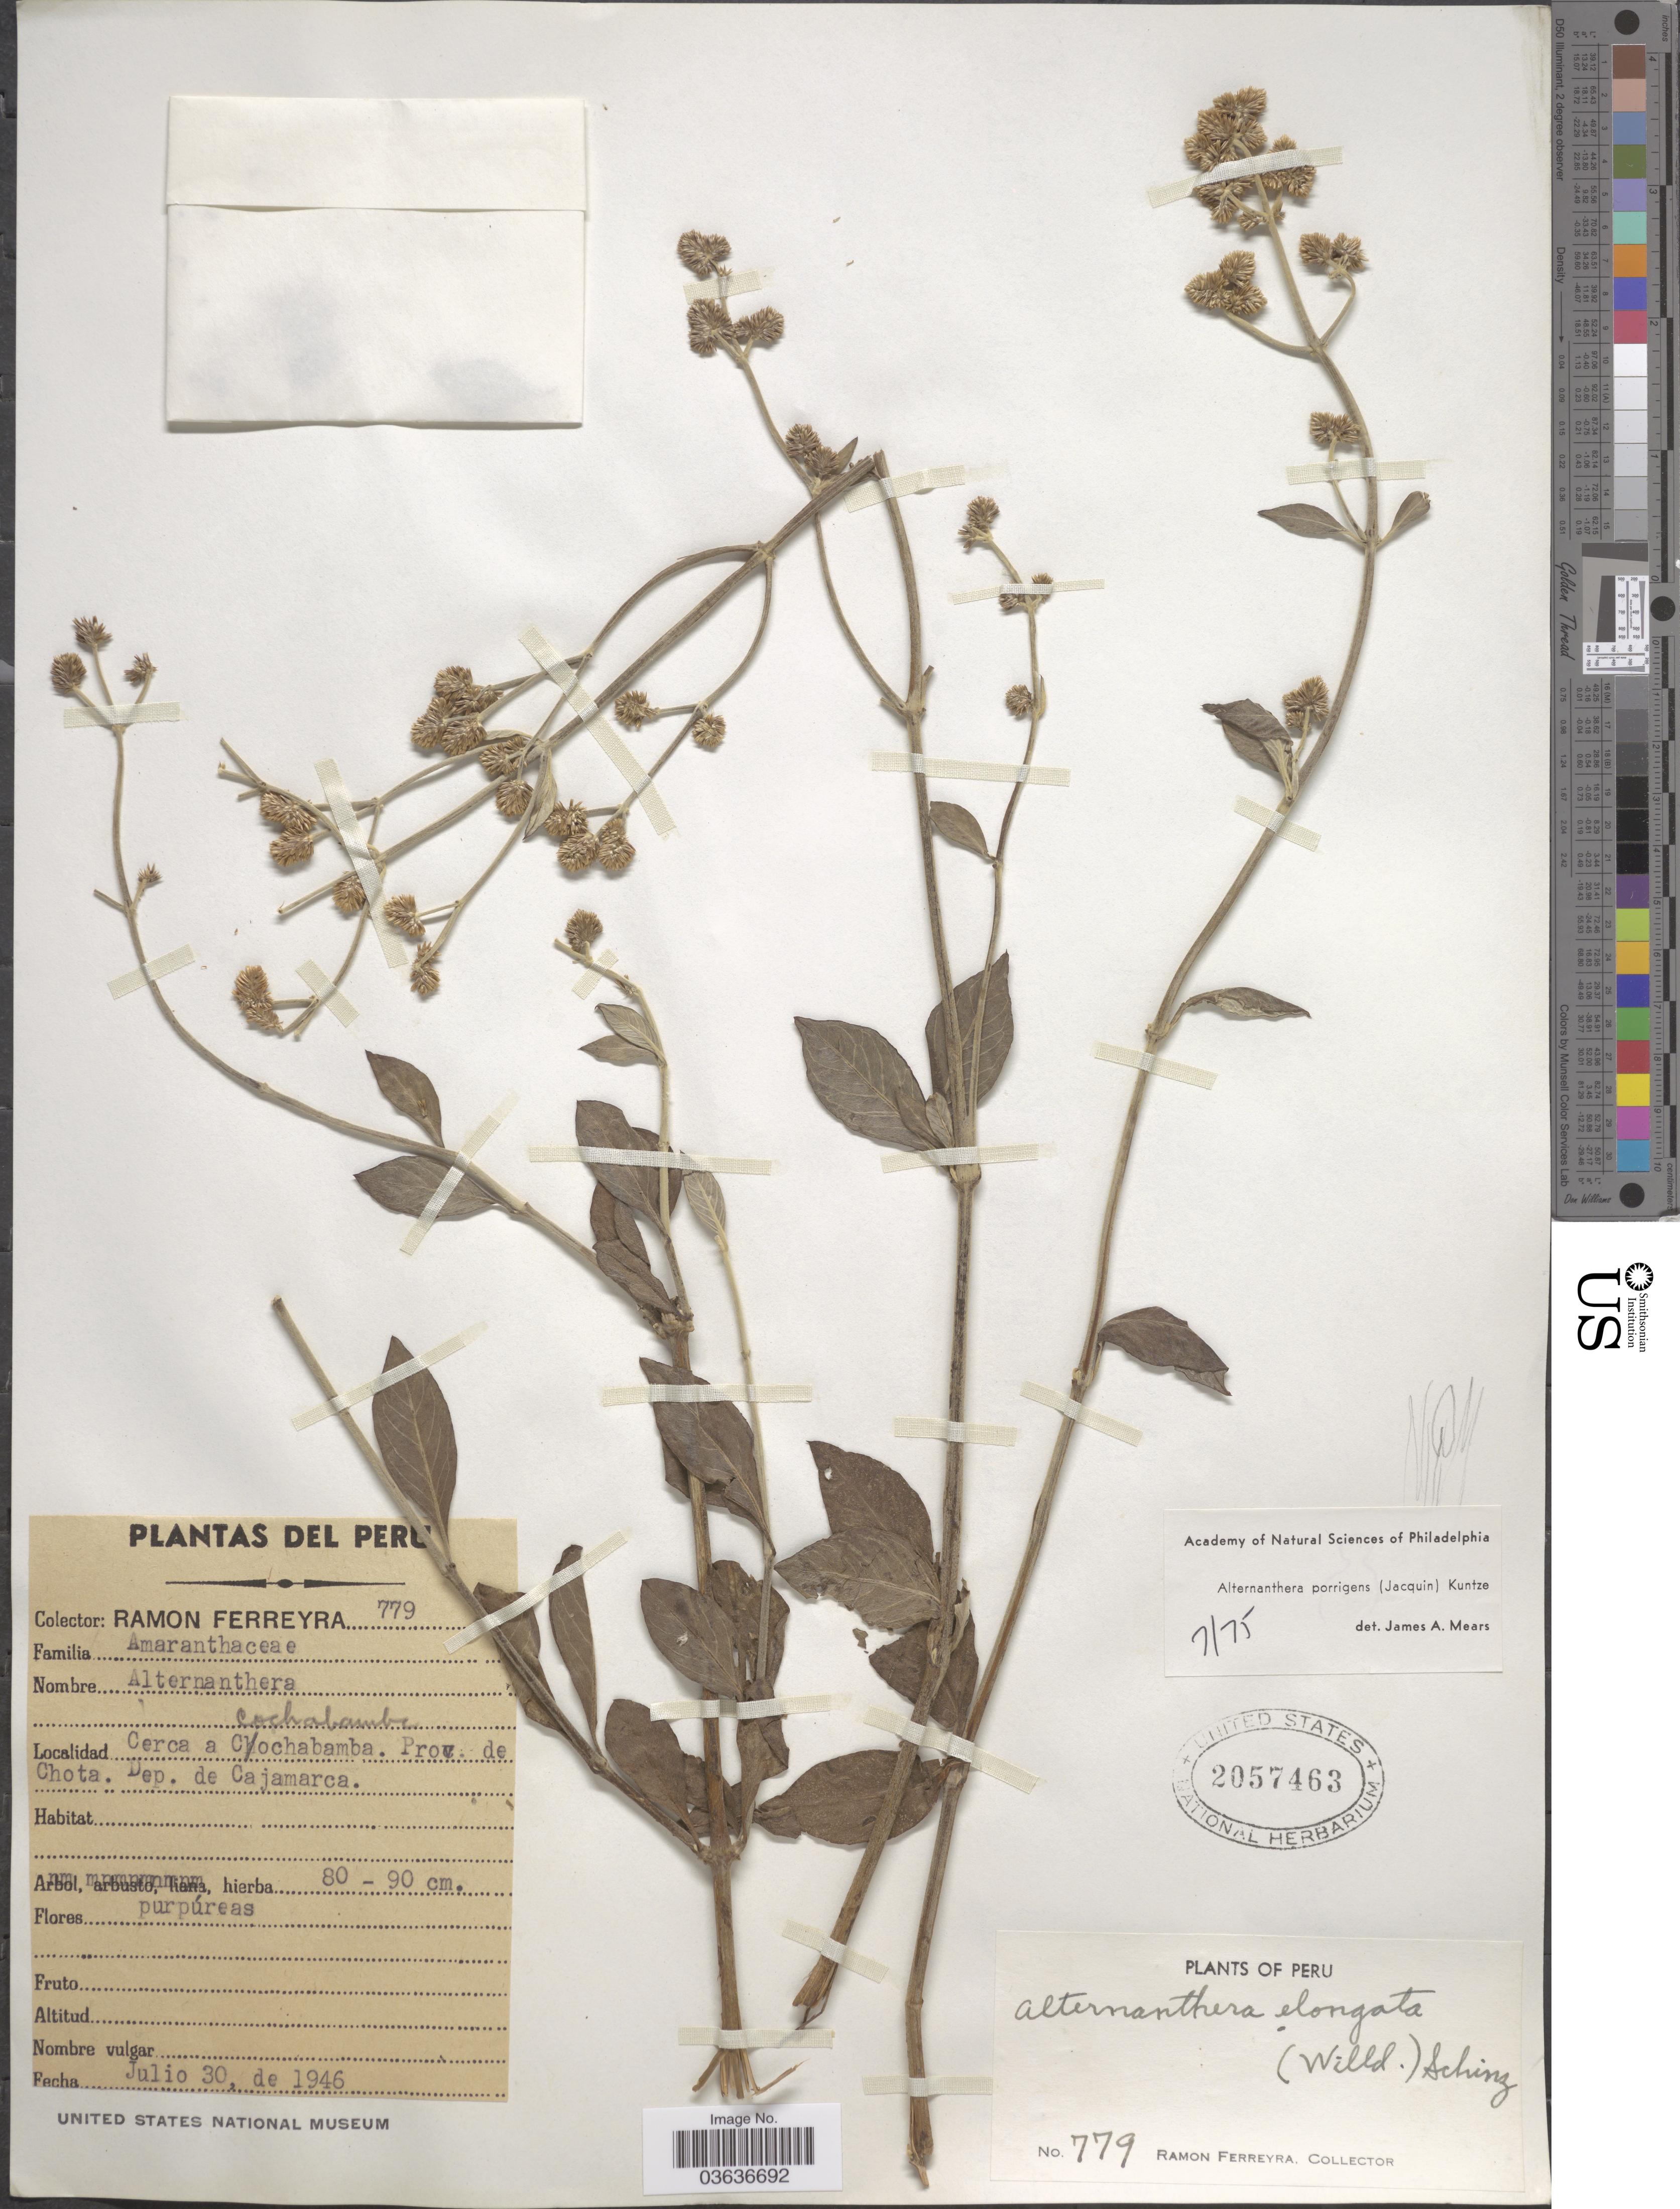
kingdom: Plantae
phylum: Tracheophyta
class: Magnoliopsida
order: Caryophyllales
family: Amaranthaceae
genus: Alternanthera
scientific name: Alternanthera porrigens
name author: (Jacq.) Kuntze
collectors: R. A. Ferreyra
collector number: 779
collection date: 1946-07-30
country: Peru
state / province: Cajamarca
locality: Cerca a Cochabamba. Prov. de Chota. Dep. de Cajamarca.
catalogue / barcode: US 2057463